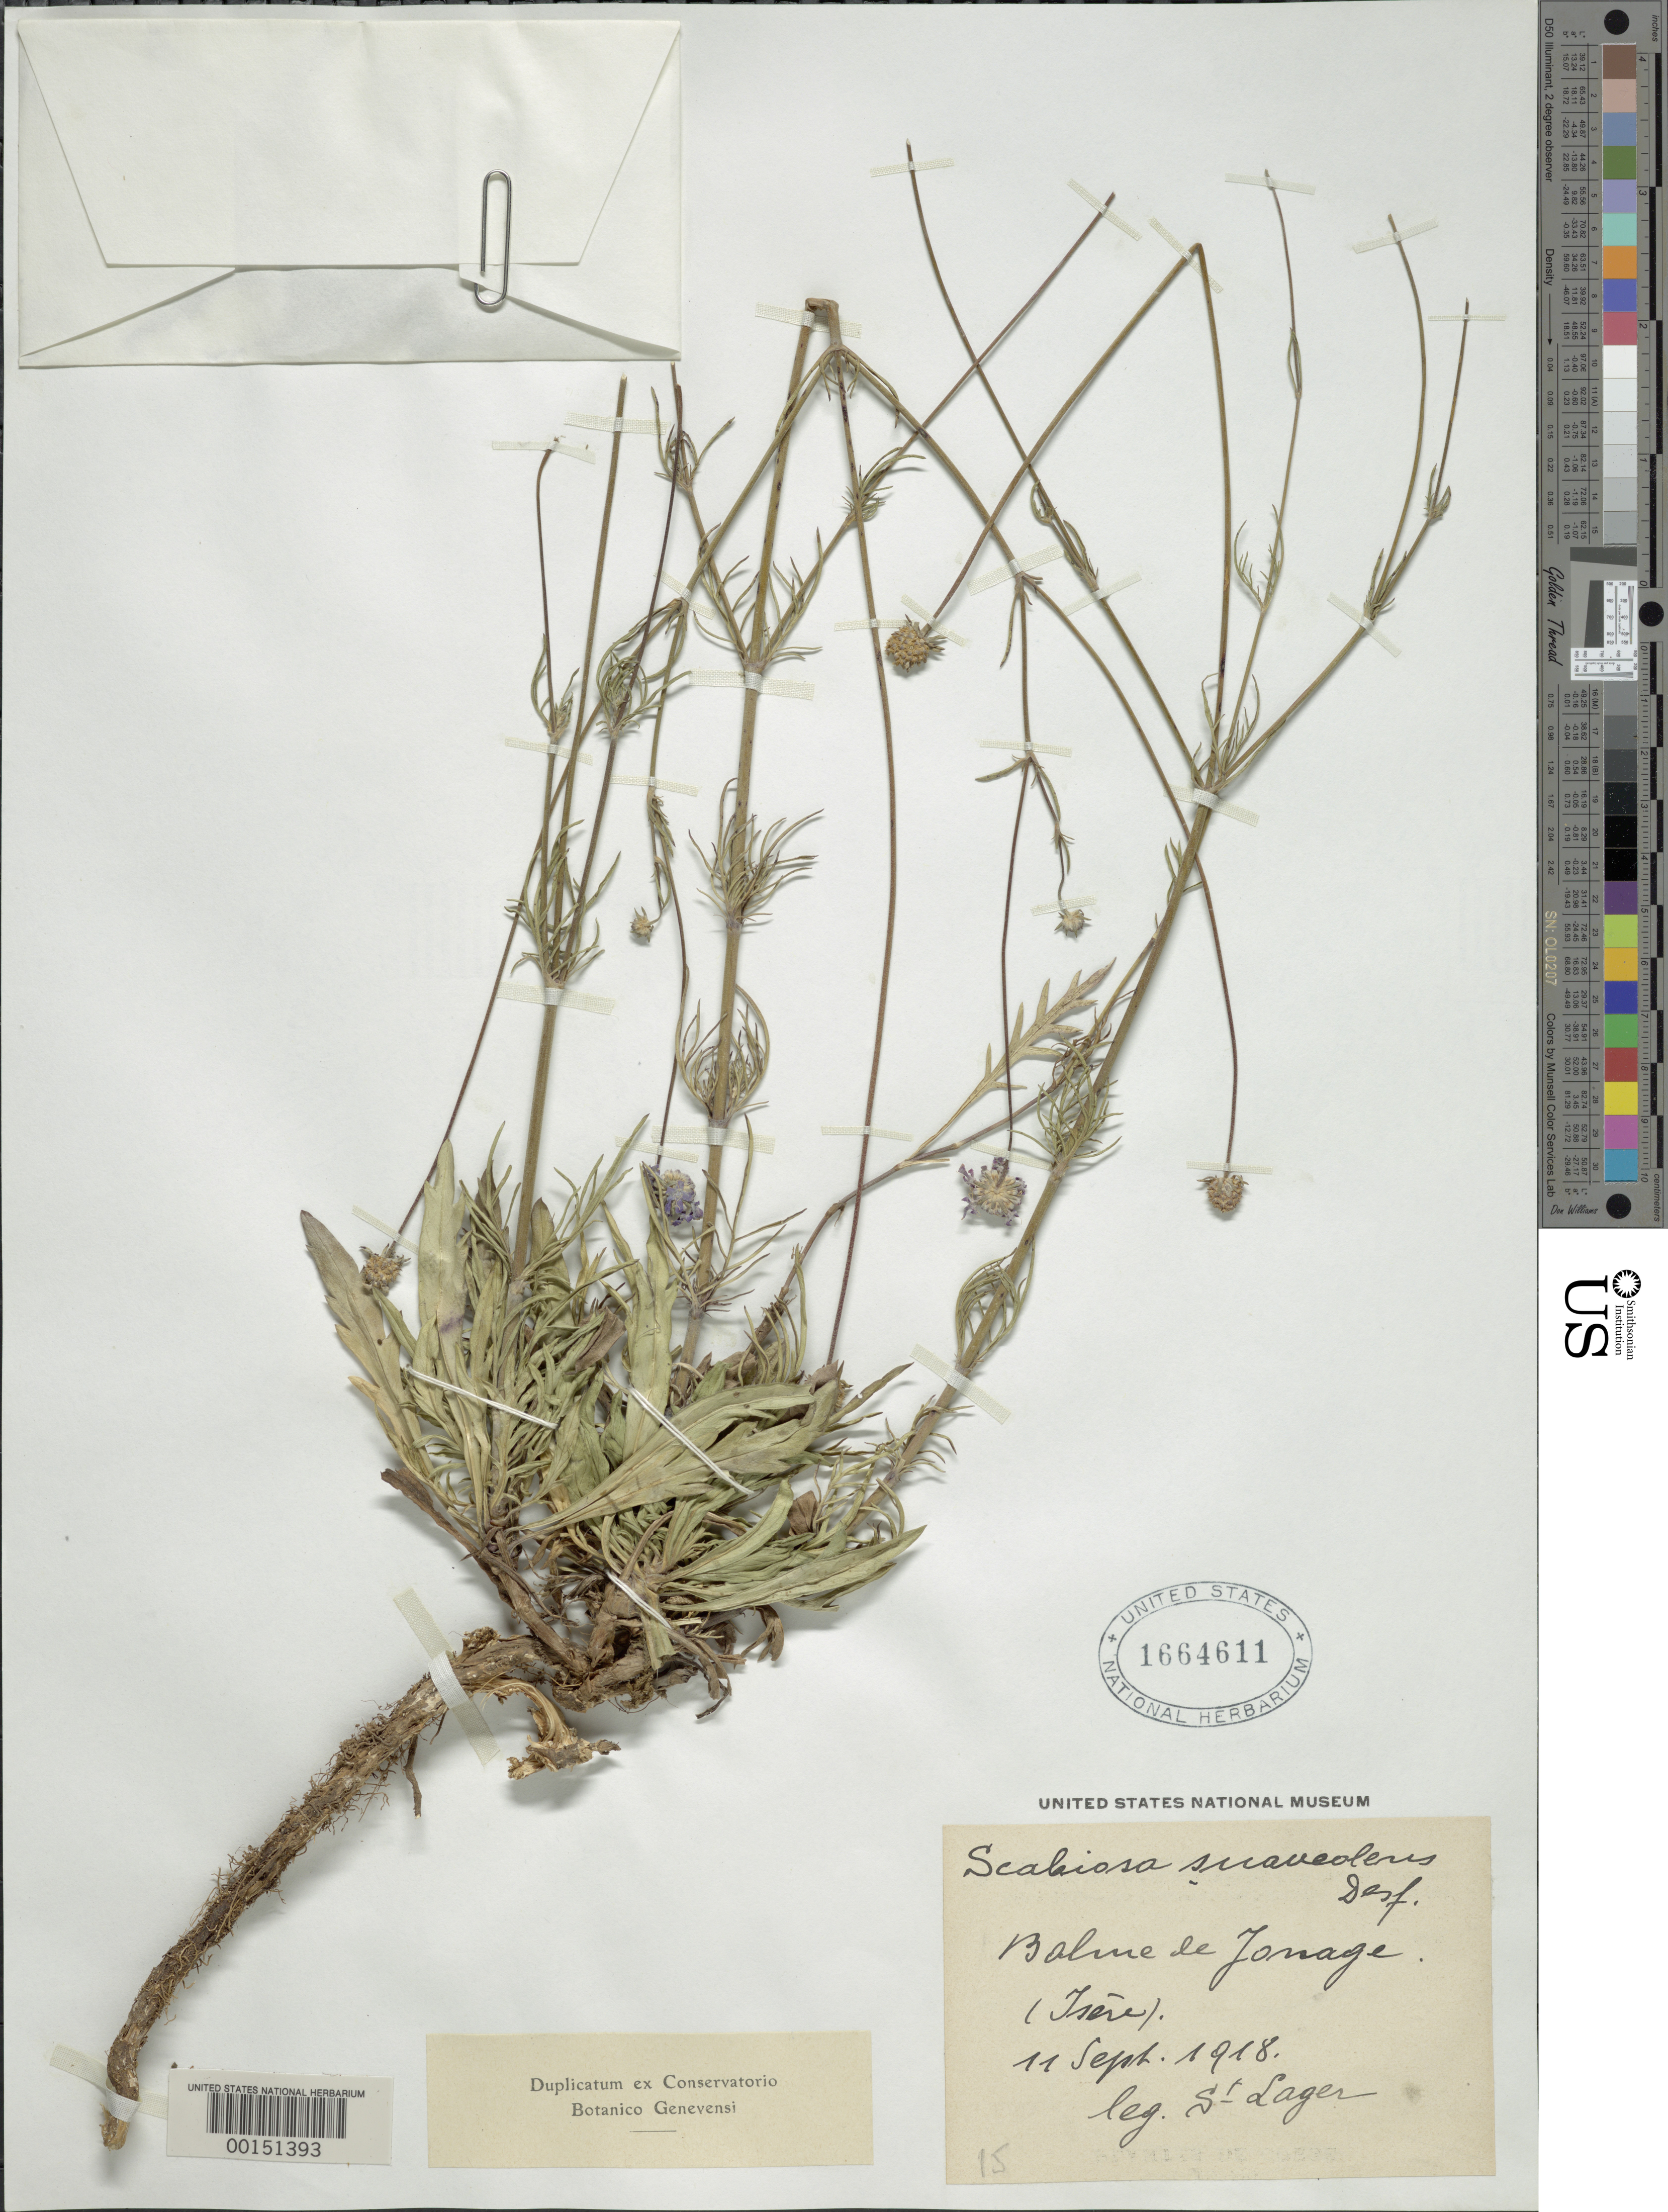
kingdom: Plantae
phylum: Tracheophyta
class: Magnoliopsida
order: Dipsacales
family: Caprifoliaceae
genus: Scabiosa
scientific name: Scabiosa suaveoleus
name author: Desf.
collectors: -. St. Lager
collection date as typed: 11 Sep 1918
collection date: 1918-09-11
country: France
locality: Baluie de Jonage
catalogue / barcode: US 1664611